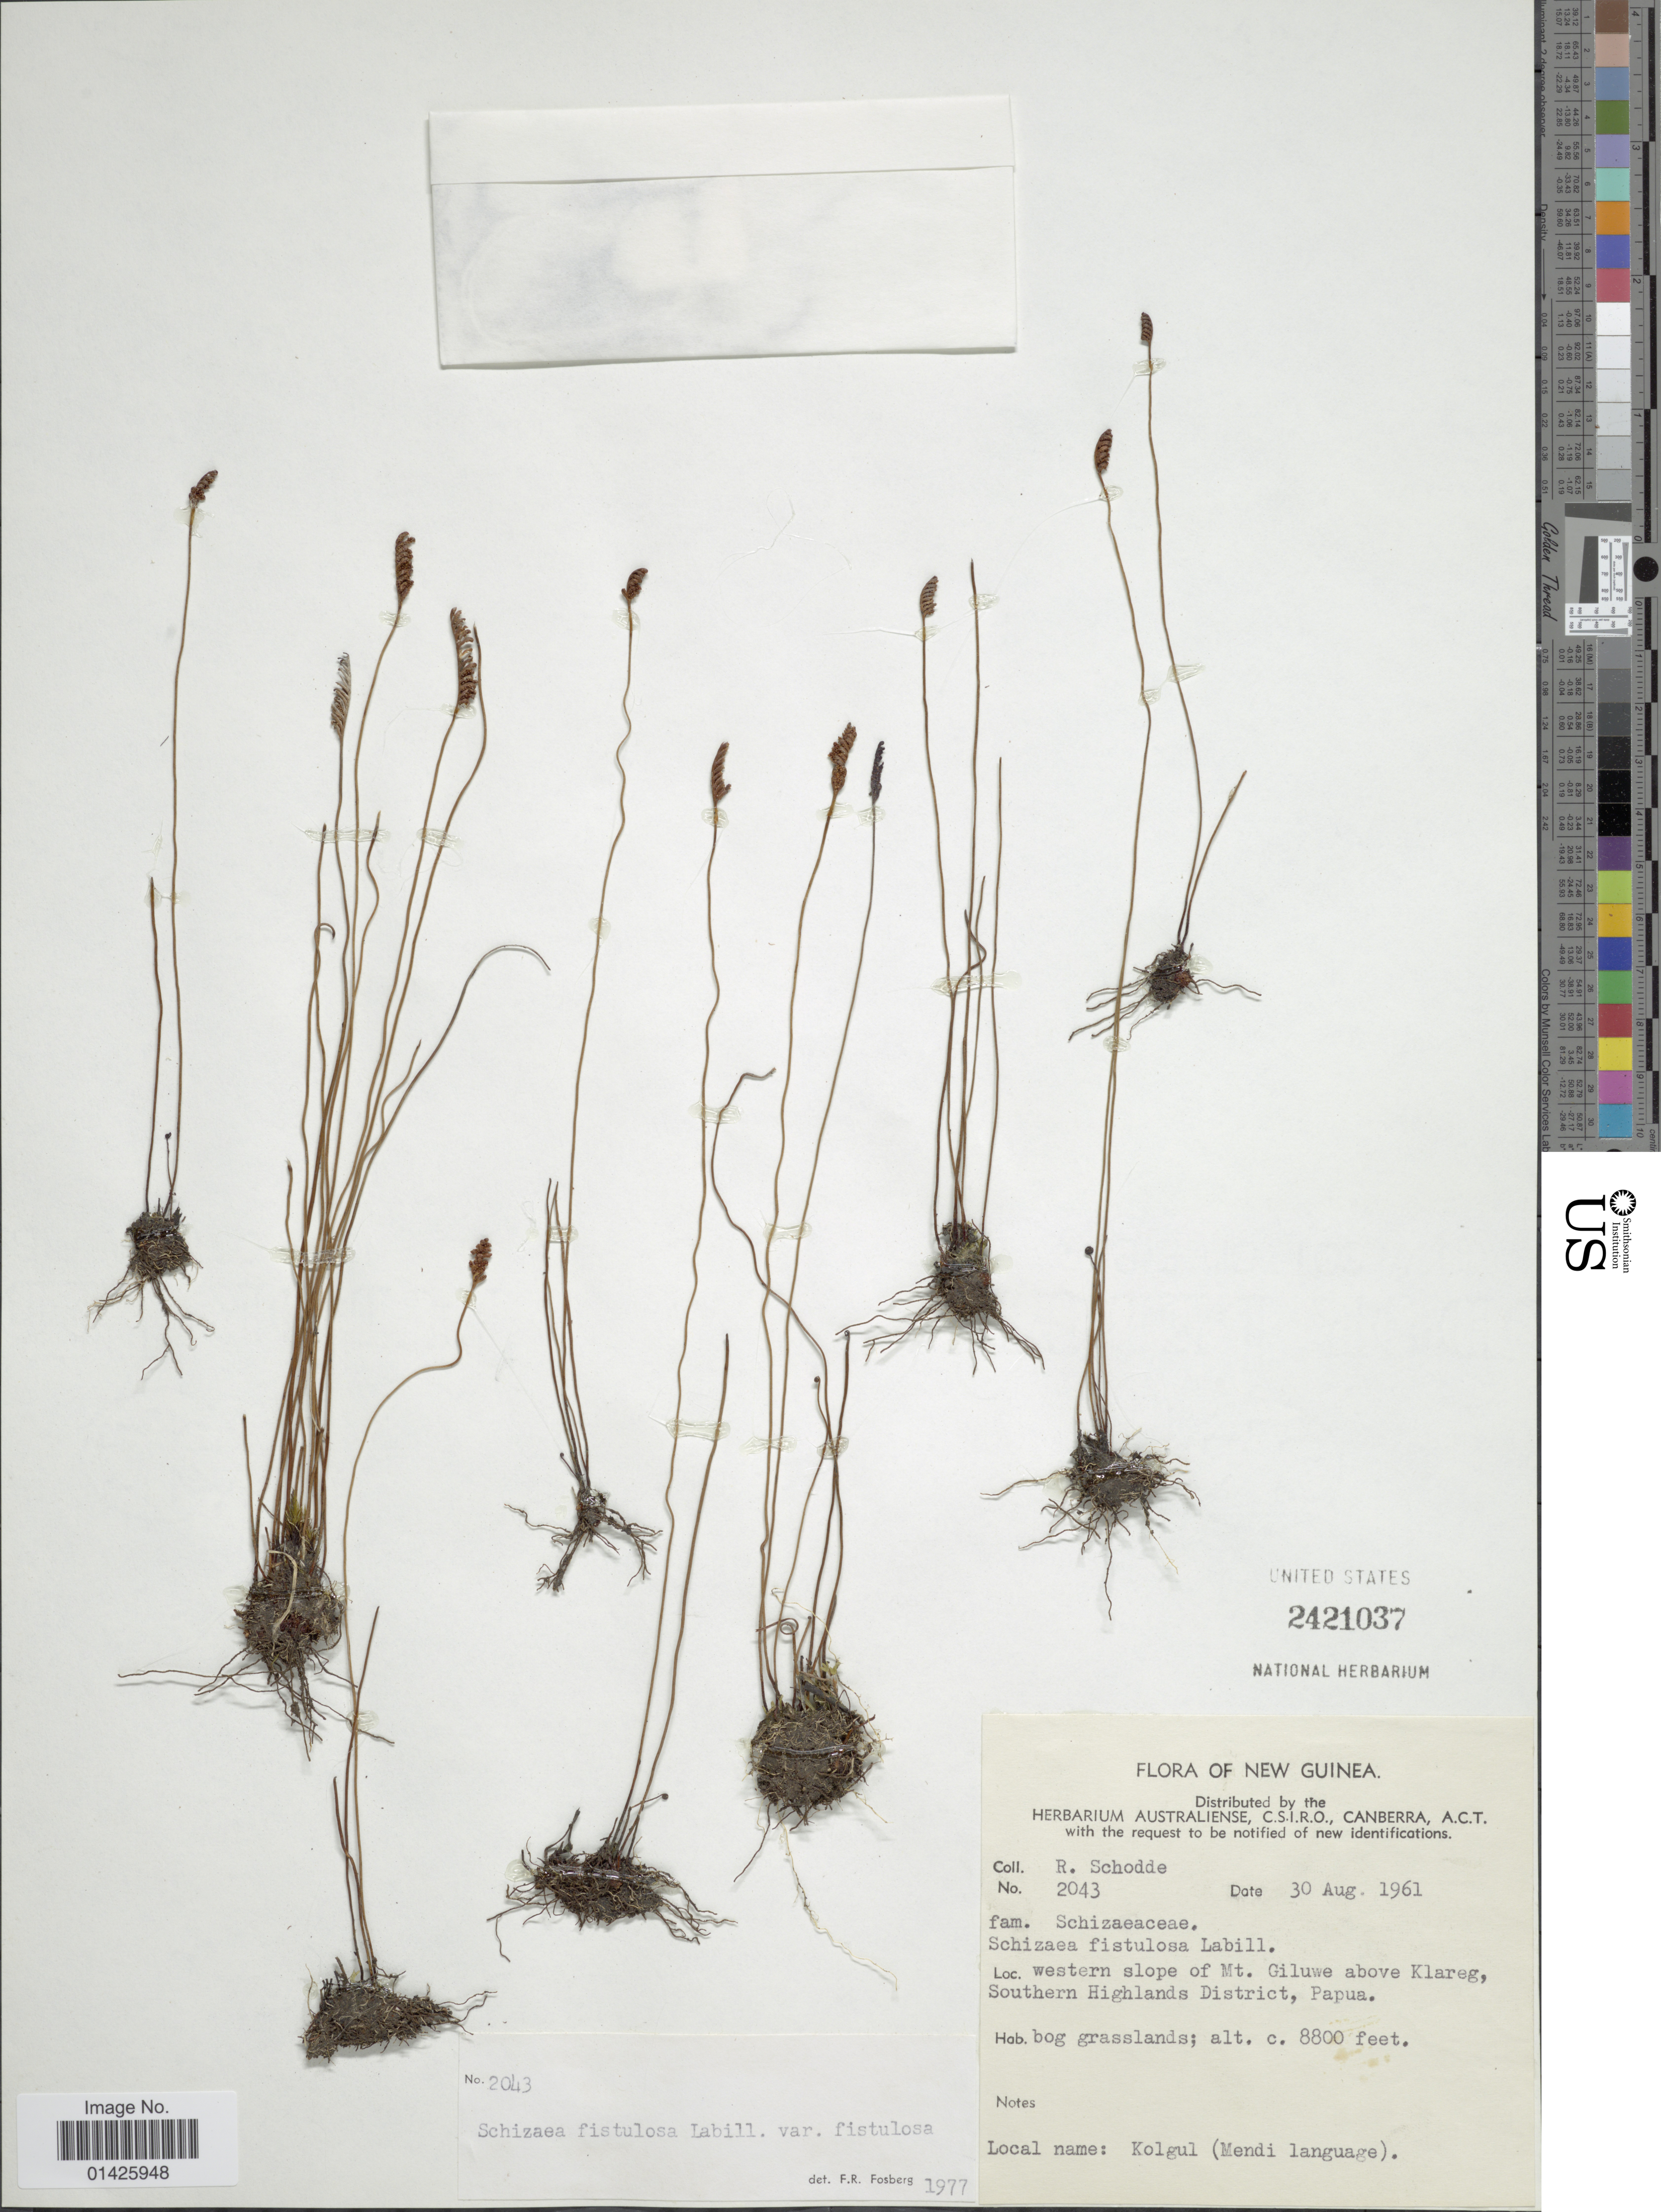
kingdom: Plantae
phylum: Tracheophyta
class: Polypodiopsida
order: Schizaeales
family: Schizaeaceae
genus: Schizaea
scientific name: Schizaea fistulosa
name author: Labill.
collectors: R. Schodde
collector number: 2043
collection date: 1961-08-30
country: Papua New Guinea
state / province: Southern Highlands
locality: New Guinea, Western slope of Mt. Giluwe above Klareng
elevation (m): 2682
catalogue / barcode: US 2421037